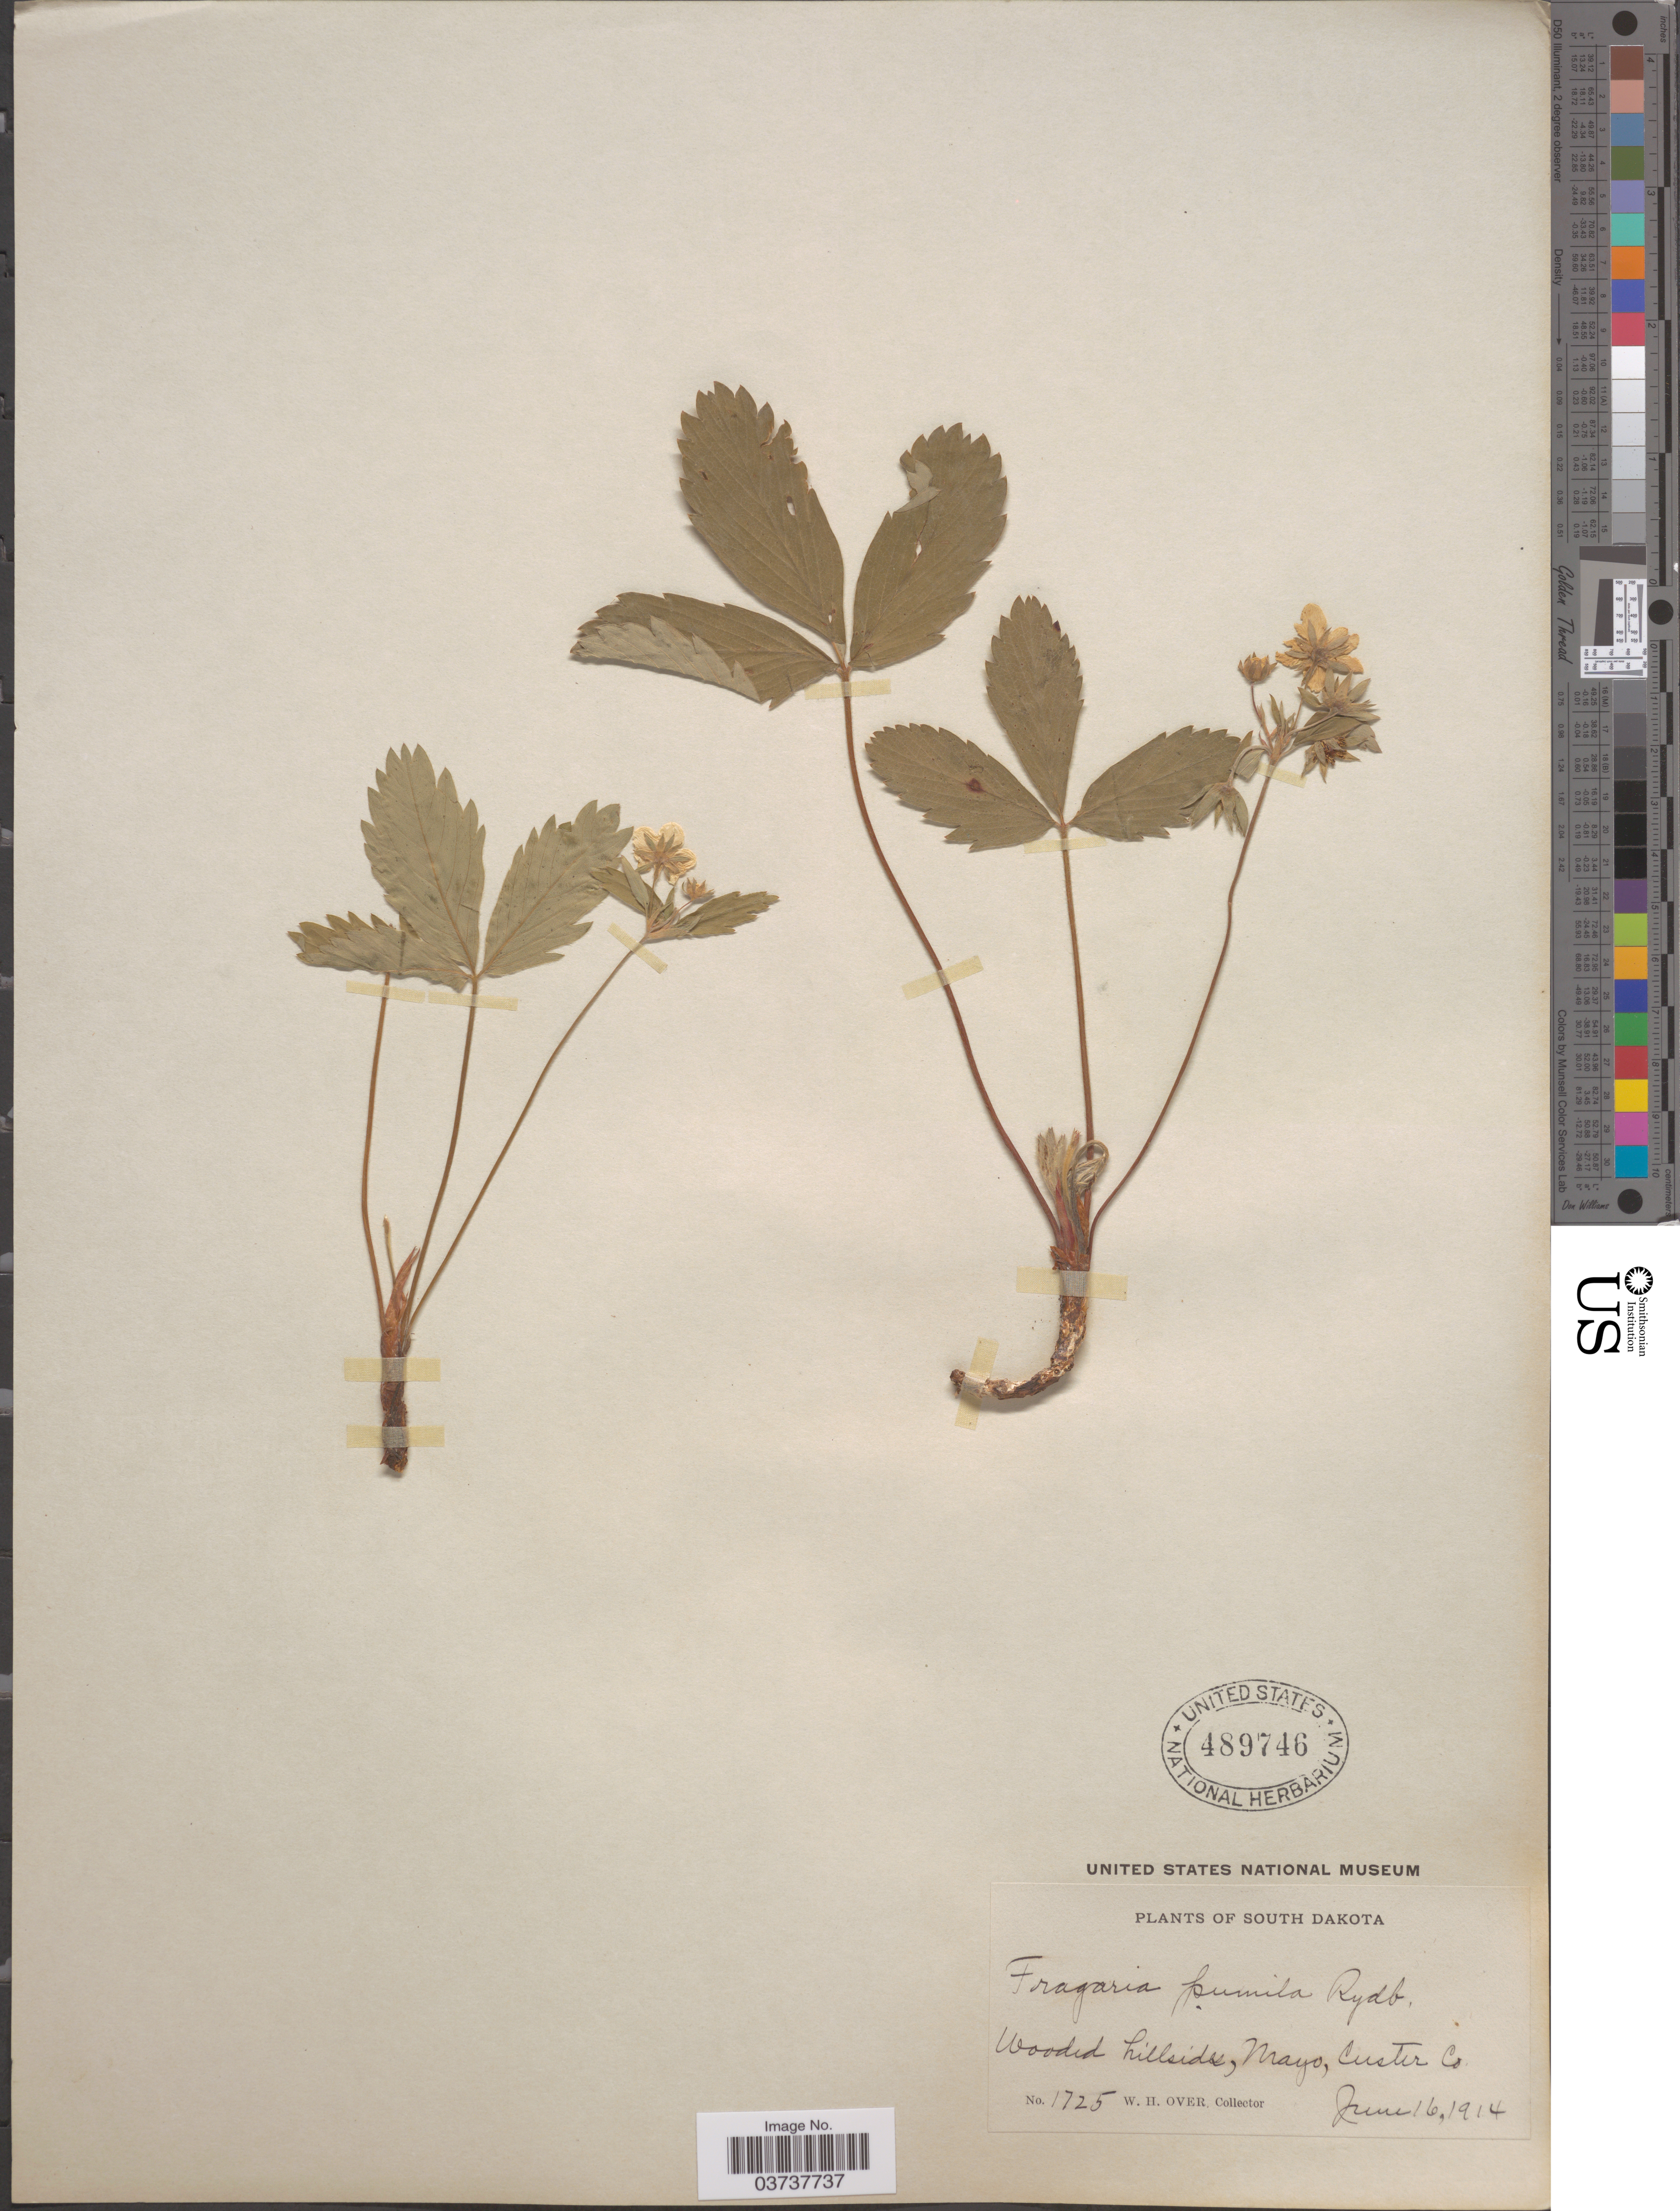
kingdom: Plantae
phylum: Tracheophyta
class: Magnoliopsida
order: Rosales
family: Rosaceae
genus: Fragaria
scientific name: Fragaria virginiana subsp. glauca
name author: (S. Watson) Staudt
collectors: W. Over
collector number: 1725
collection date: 1914-06-16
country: United States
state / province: South Dakota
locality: Wooded hillsides, Mayo, Custer Co.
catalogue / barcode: US 489746